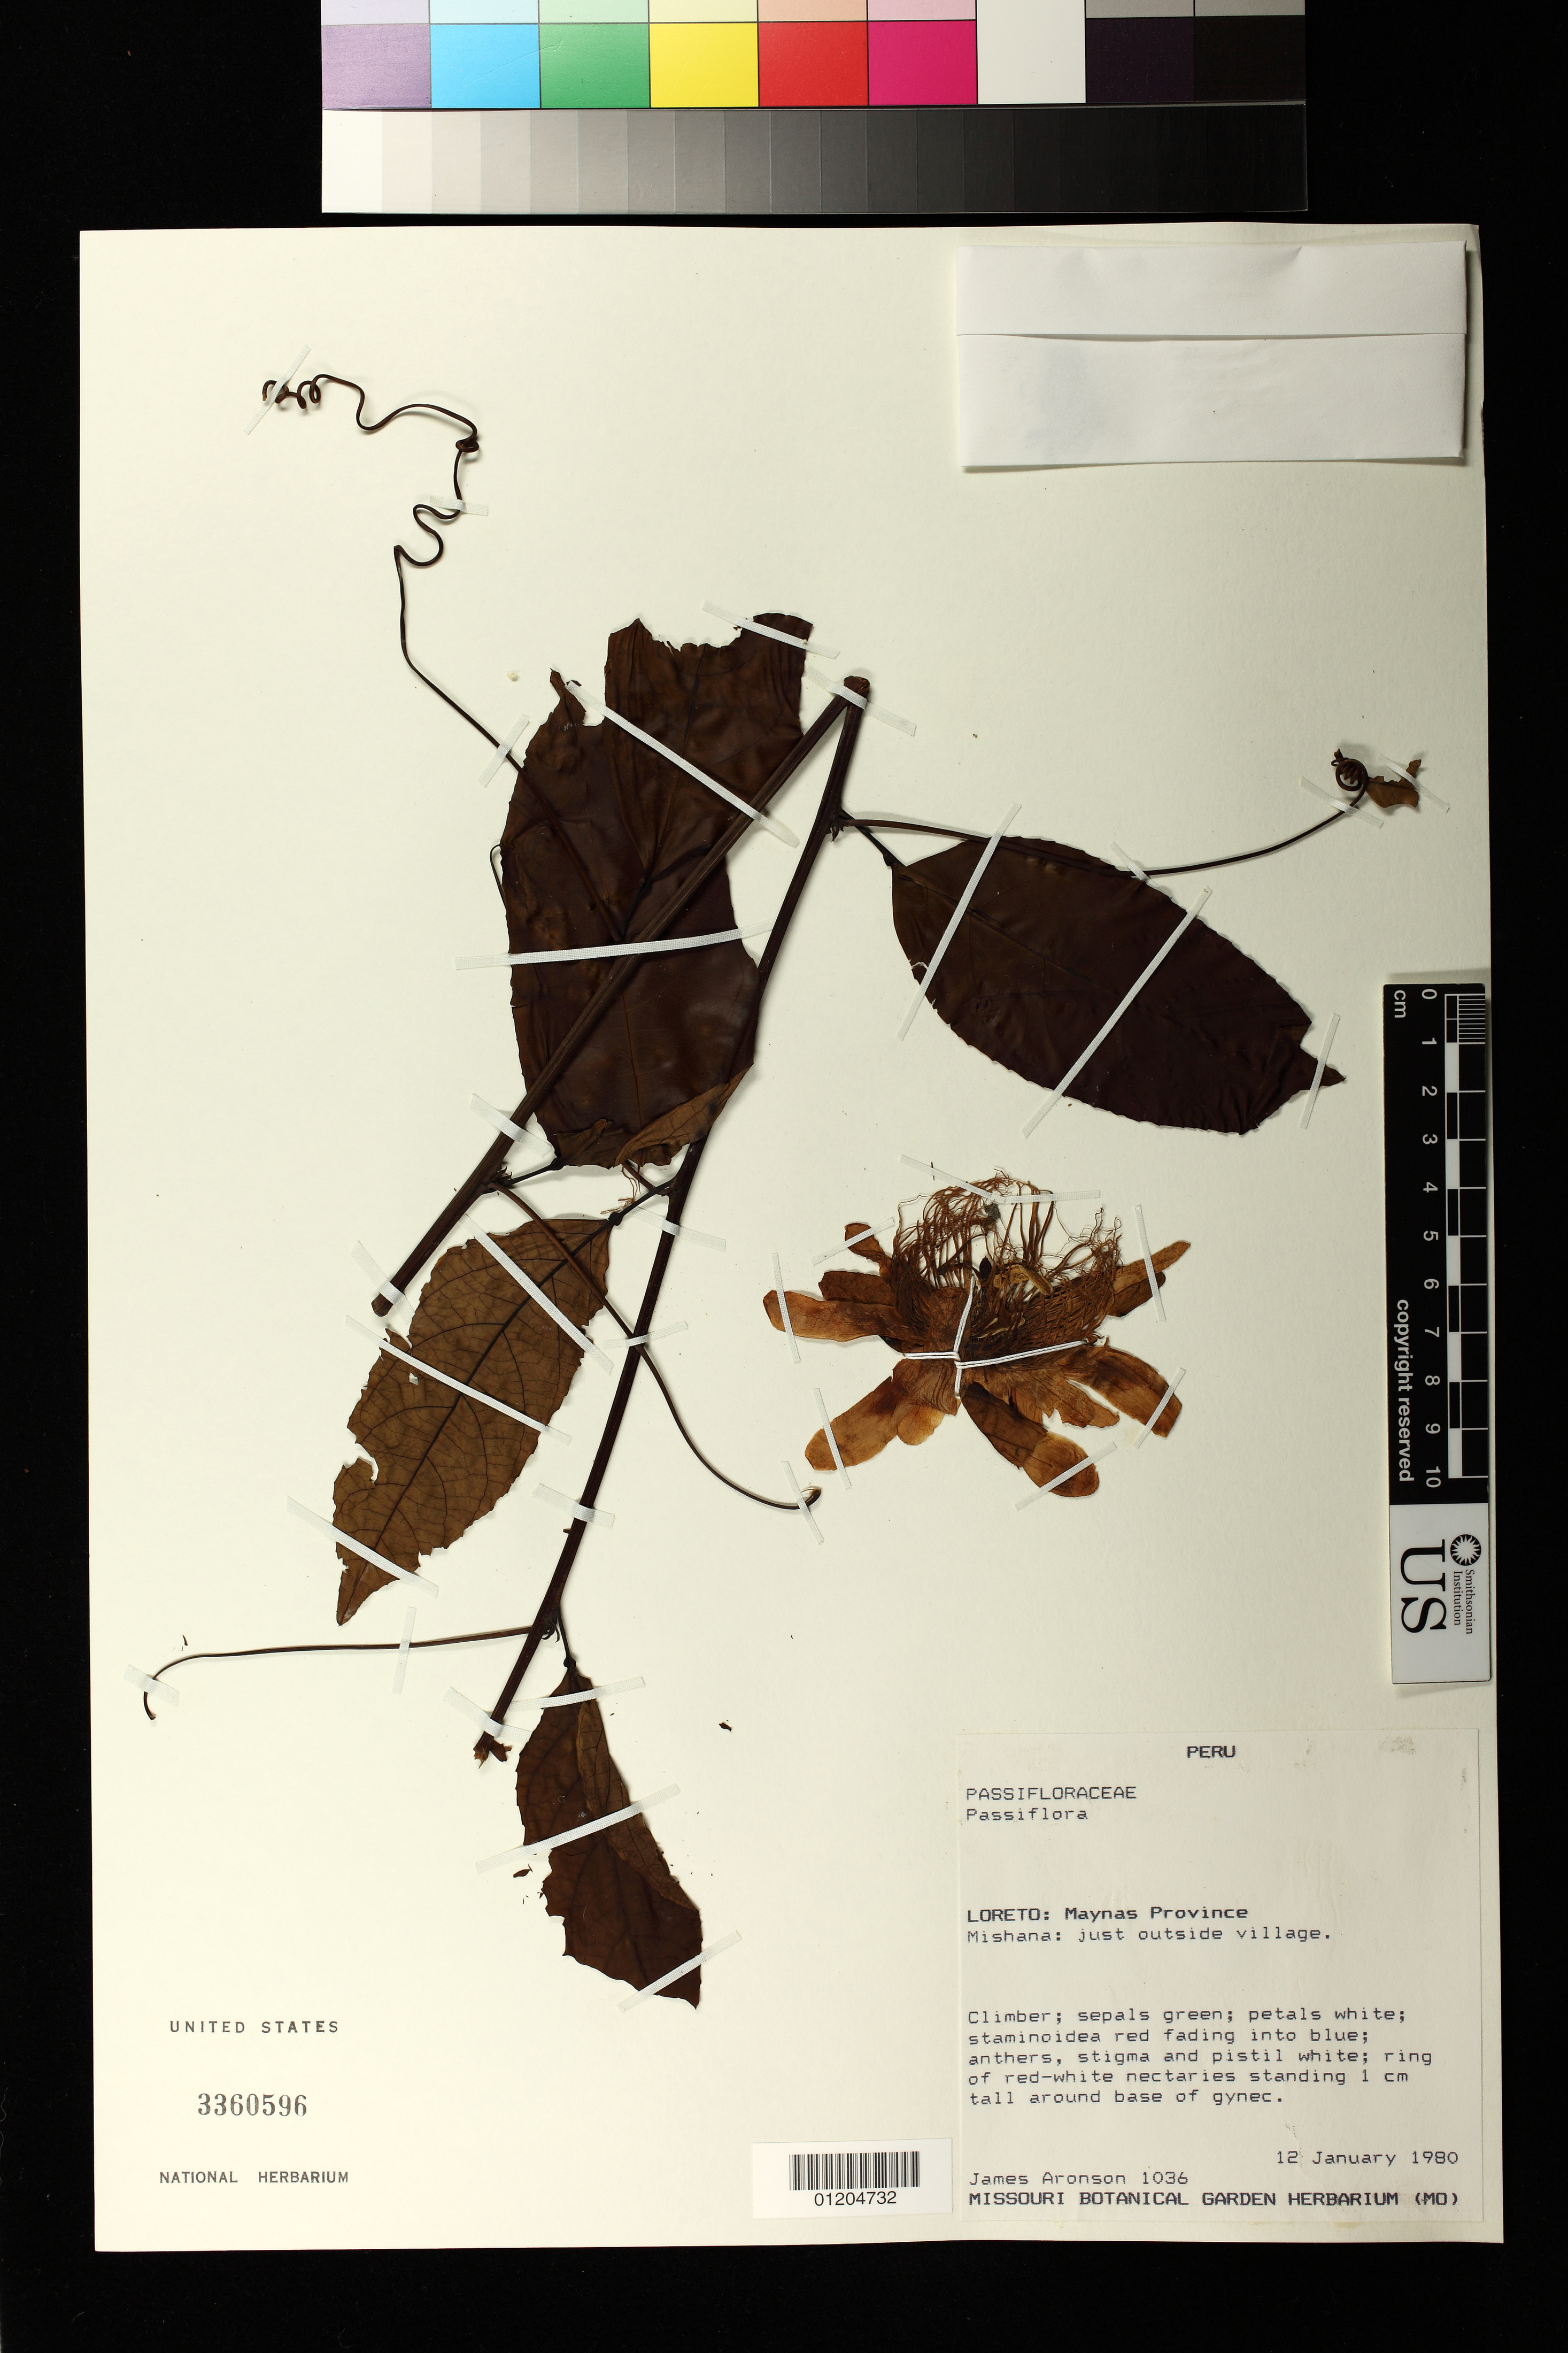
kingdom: Plantae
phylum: Tracheophyta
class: Magnoliopsida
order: Malpighiales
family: Passifloraceae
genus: Passiflora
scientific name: Passiflora nitida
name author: Kunth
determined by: Rone, N.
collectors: J. Aronson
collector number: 1036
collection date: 1980-01-12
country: Peru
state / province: Loreto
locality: Maynas Province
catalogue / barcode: US 3360596